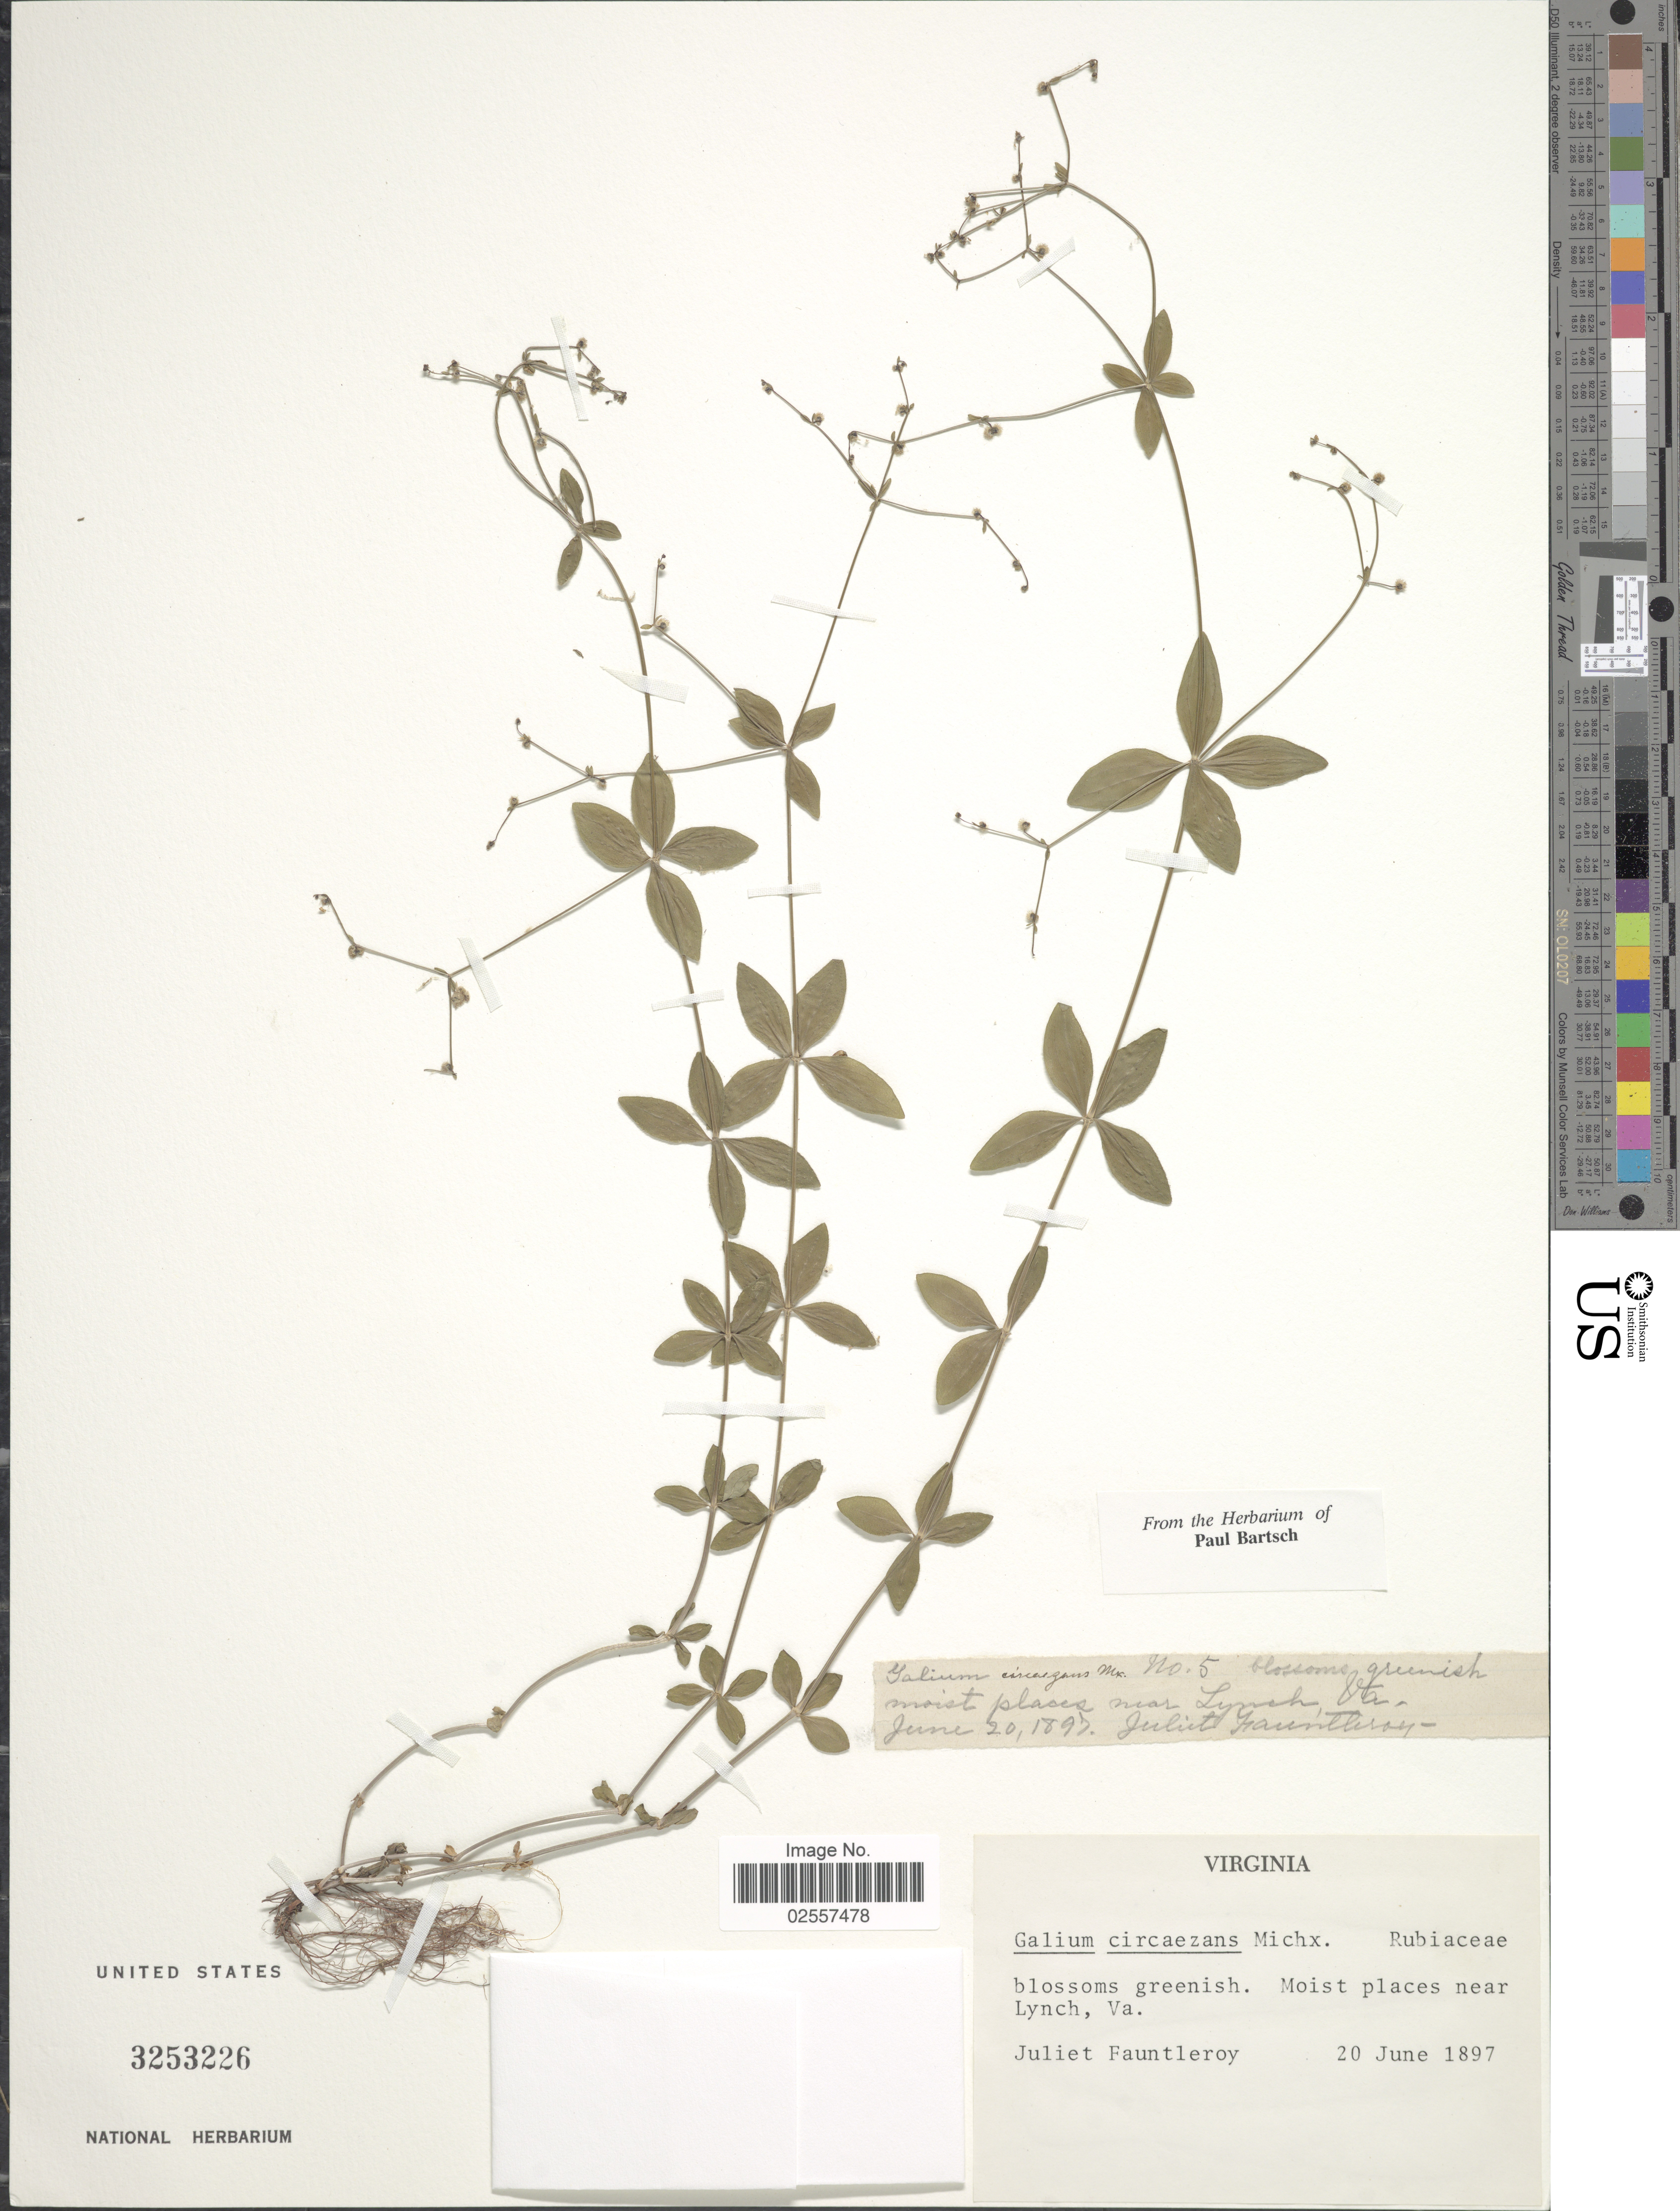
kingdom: Plantae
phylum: Tracheophyta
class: Magnoliopsida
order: Gentianales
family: Rubiaceae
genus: Galium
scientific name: Galium circaezans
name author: Michx.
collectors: J. Fauntleroy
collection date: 1897-06-20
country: United States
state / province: Virginia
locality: Moist places near Lynch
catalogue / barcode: US 3253226